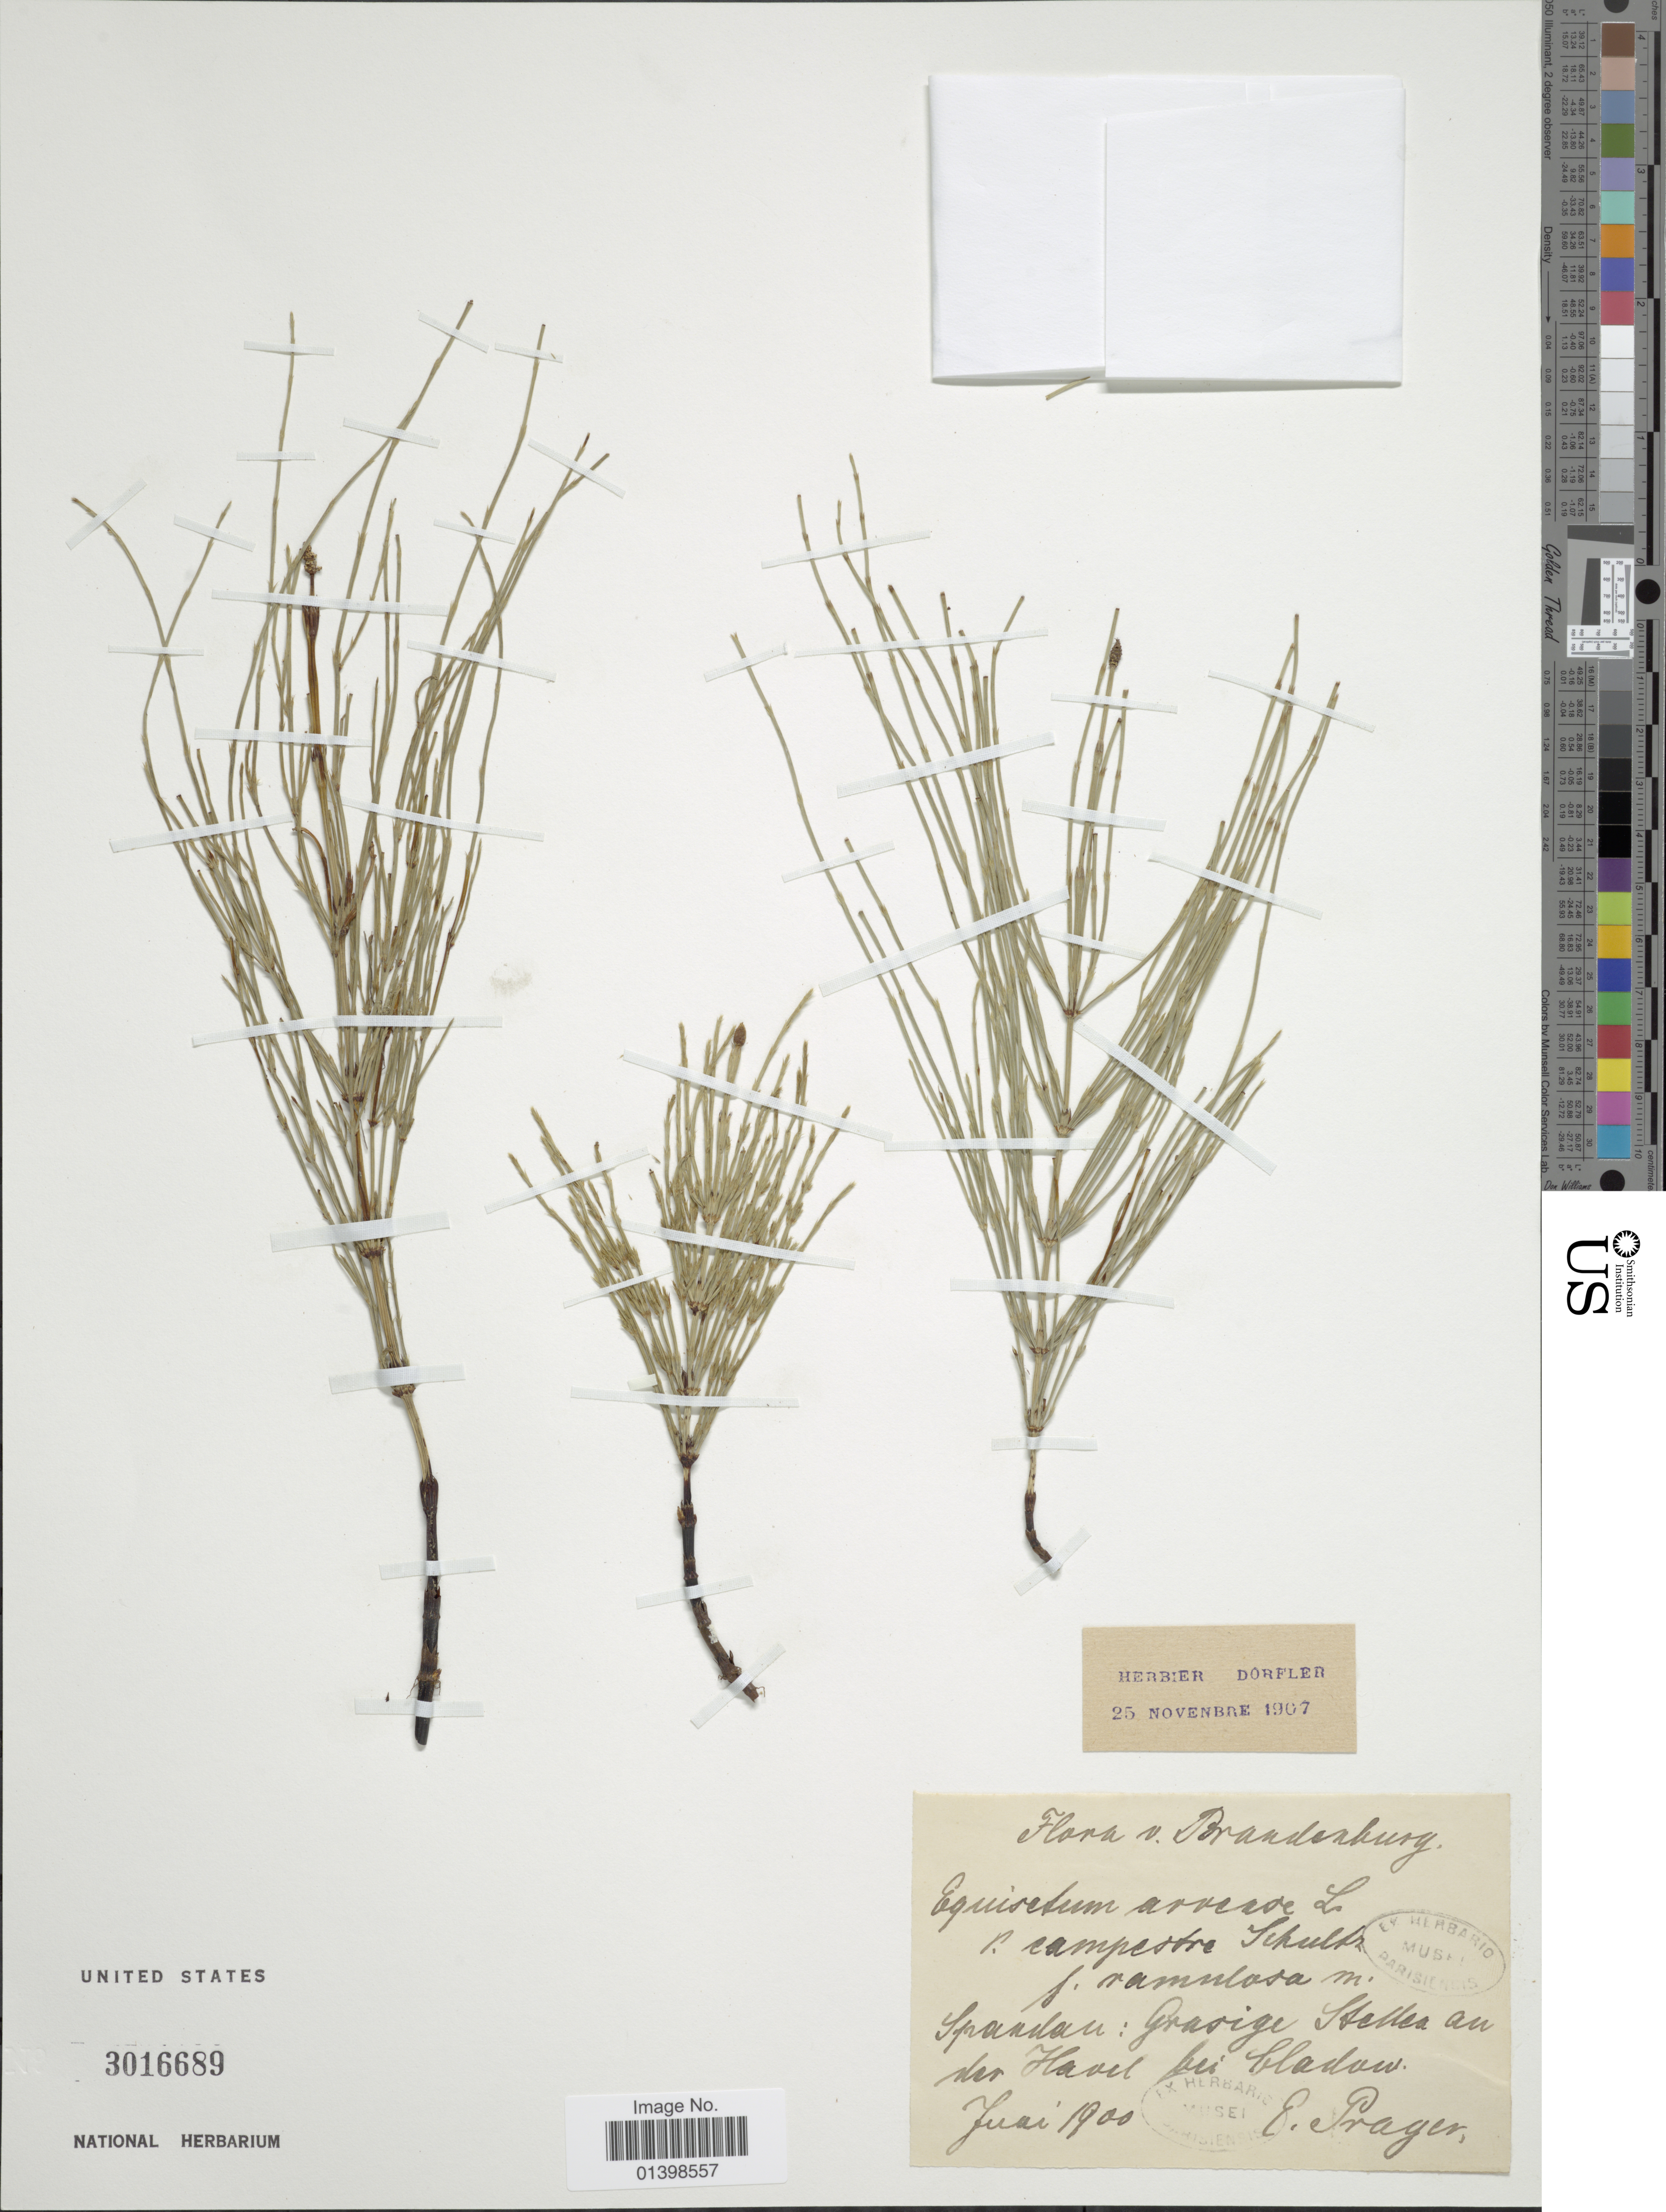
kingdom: Plantae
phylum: Tracheophyta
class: Polypodiopsida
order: Equisetales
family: Equisetaceae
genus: Equisetum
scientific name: Equisetum arvense var. ramulosum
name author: Rupr.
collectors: E. Prager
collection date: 1900-06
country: Germany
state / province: Brandenburg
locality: Spandan: Grasige Stellea an der Havel bei bladow [interpreted]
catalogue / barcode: US 3016689